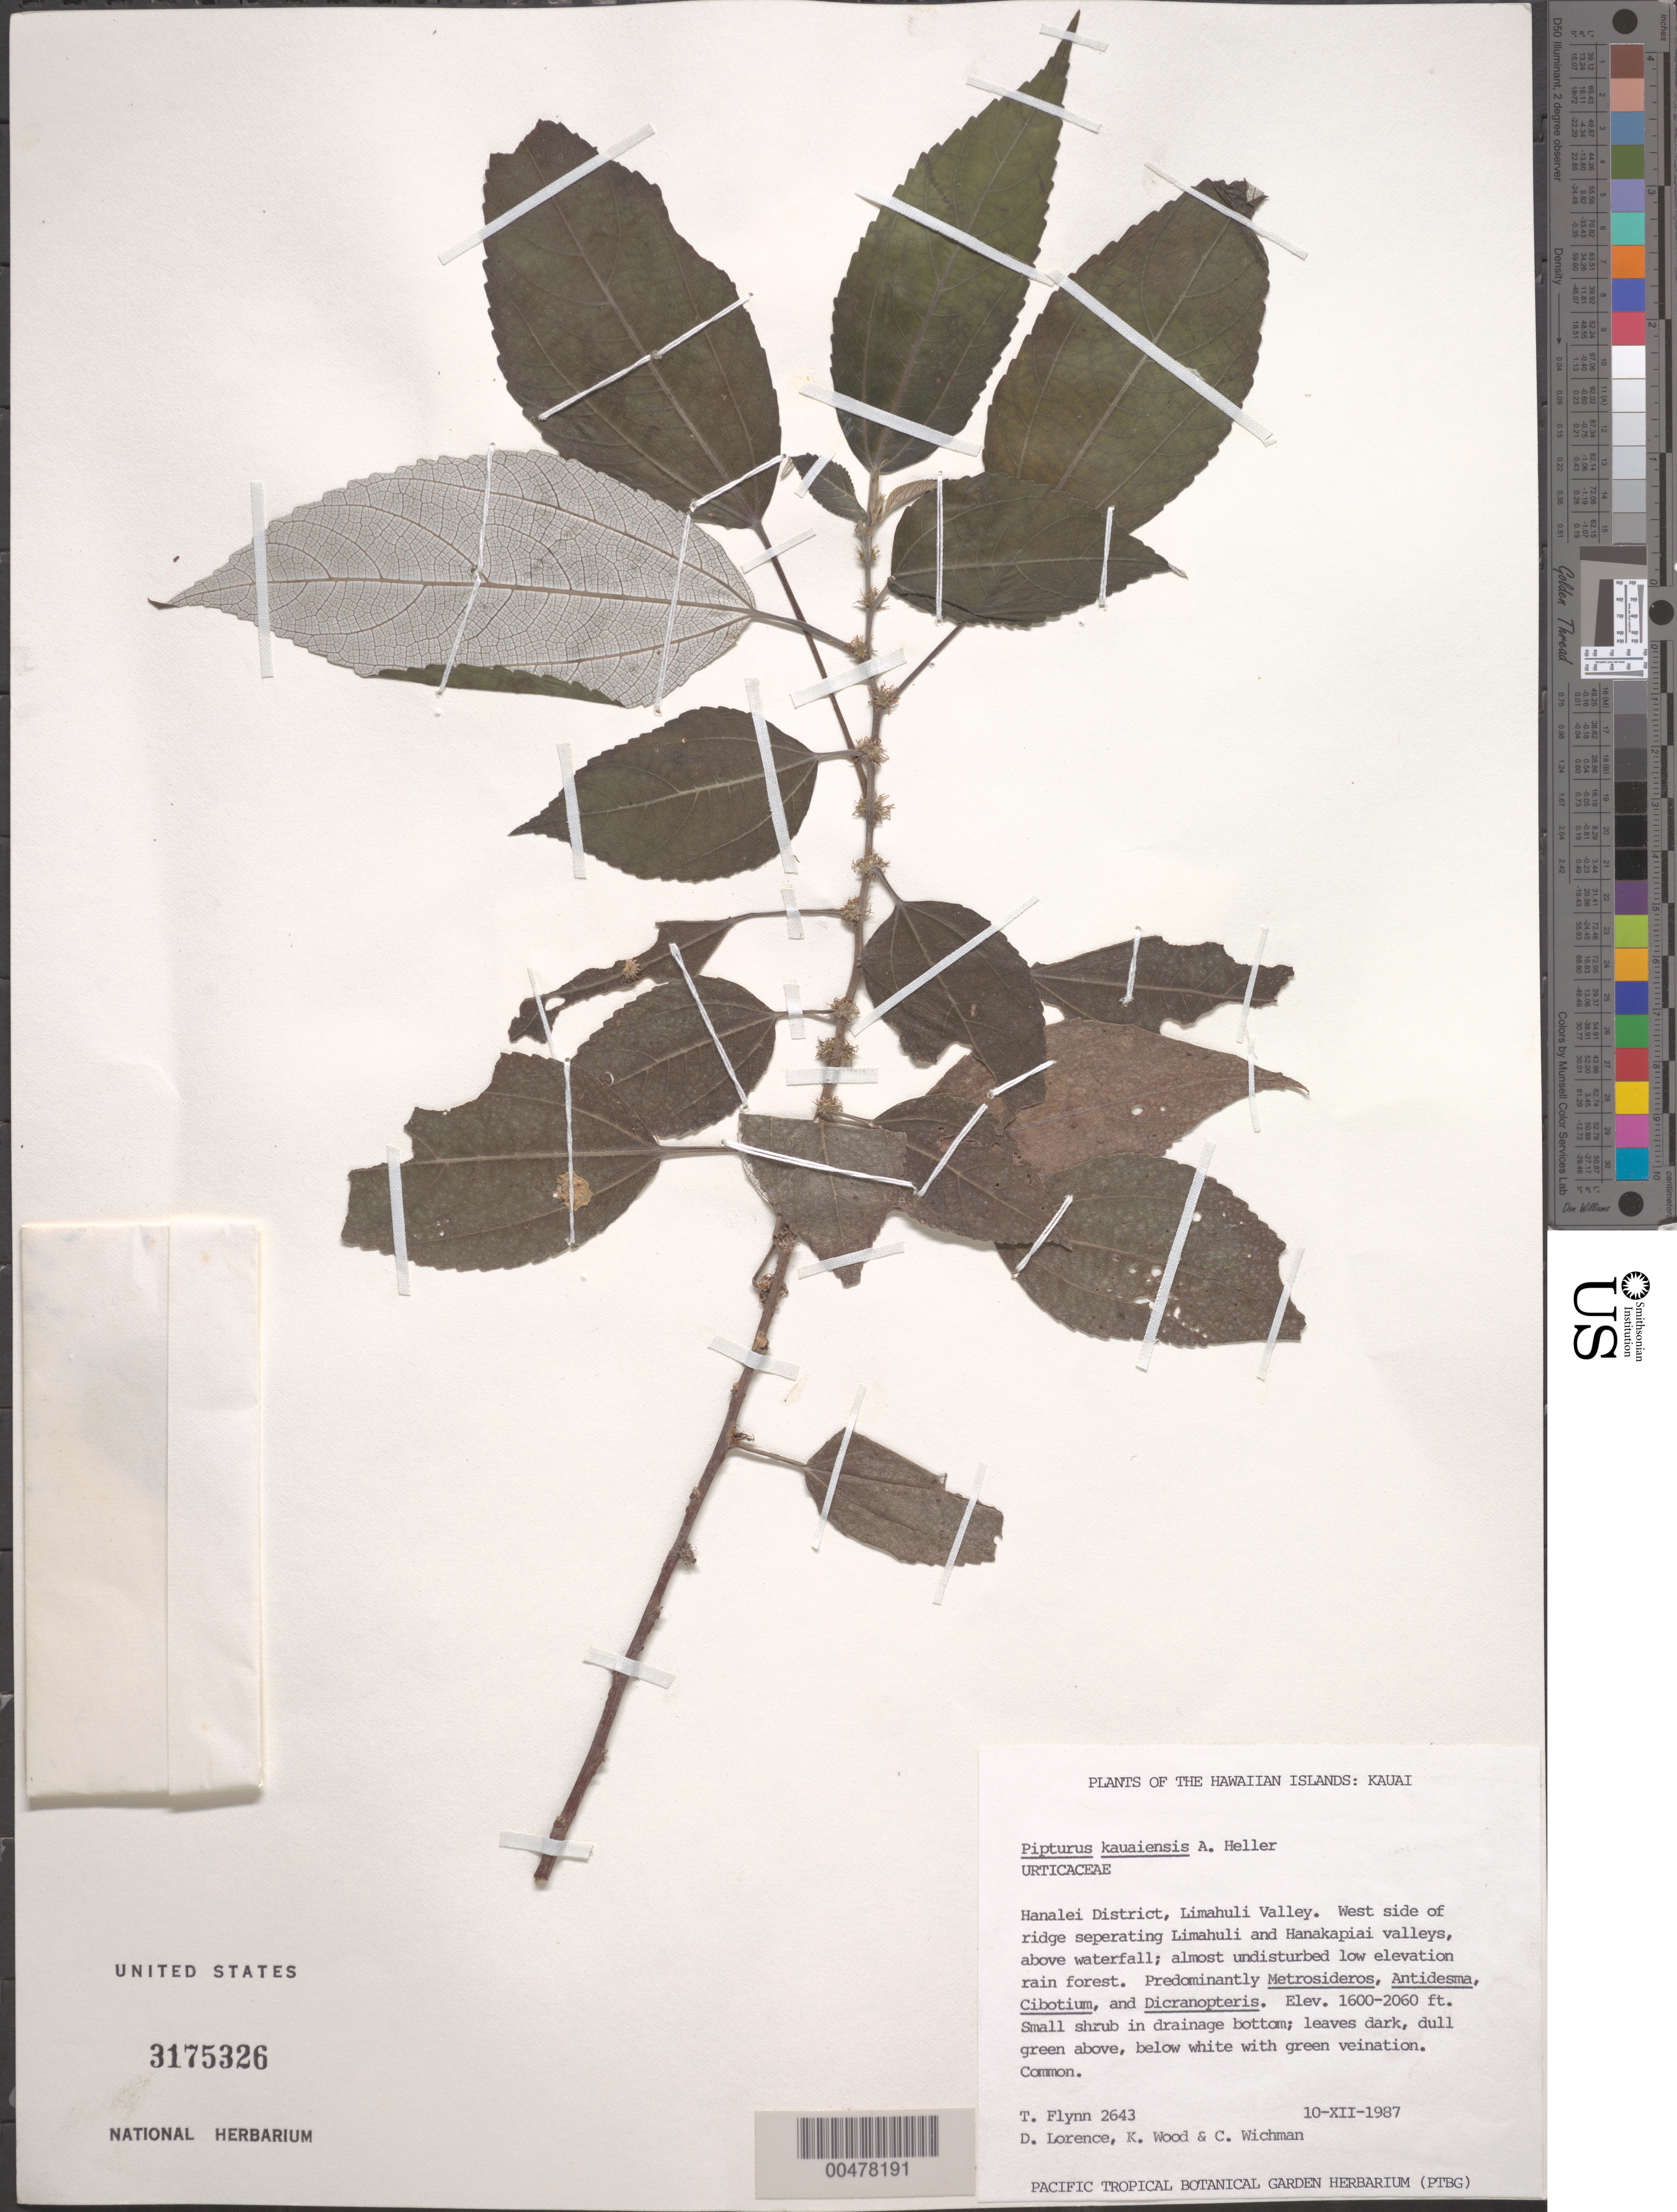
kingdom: Plantae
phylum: Tracheophyta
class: Magnoliopsida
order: Rosales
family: Urticaceae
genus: Pipturus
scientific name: Pipturus kauaiensis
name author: A. Heller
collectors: T. W. Flynn, D. Lorence, K. Wood & C. Wichman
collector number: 2643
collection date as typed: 10 Dec 1987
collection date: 1987-12-10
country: United States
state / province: Hawaii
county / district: Kauai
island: Kaua'i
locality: Hanalei Dist, Limahuli Valley, W side of ridge separating Limahuli and Hanakapiai Valleys, above waterfall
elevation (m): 488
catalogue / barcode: US 3175326